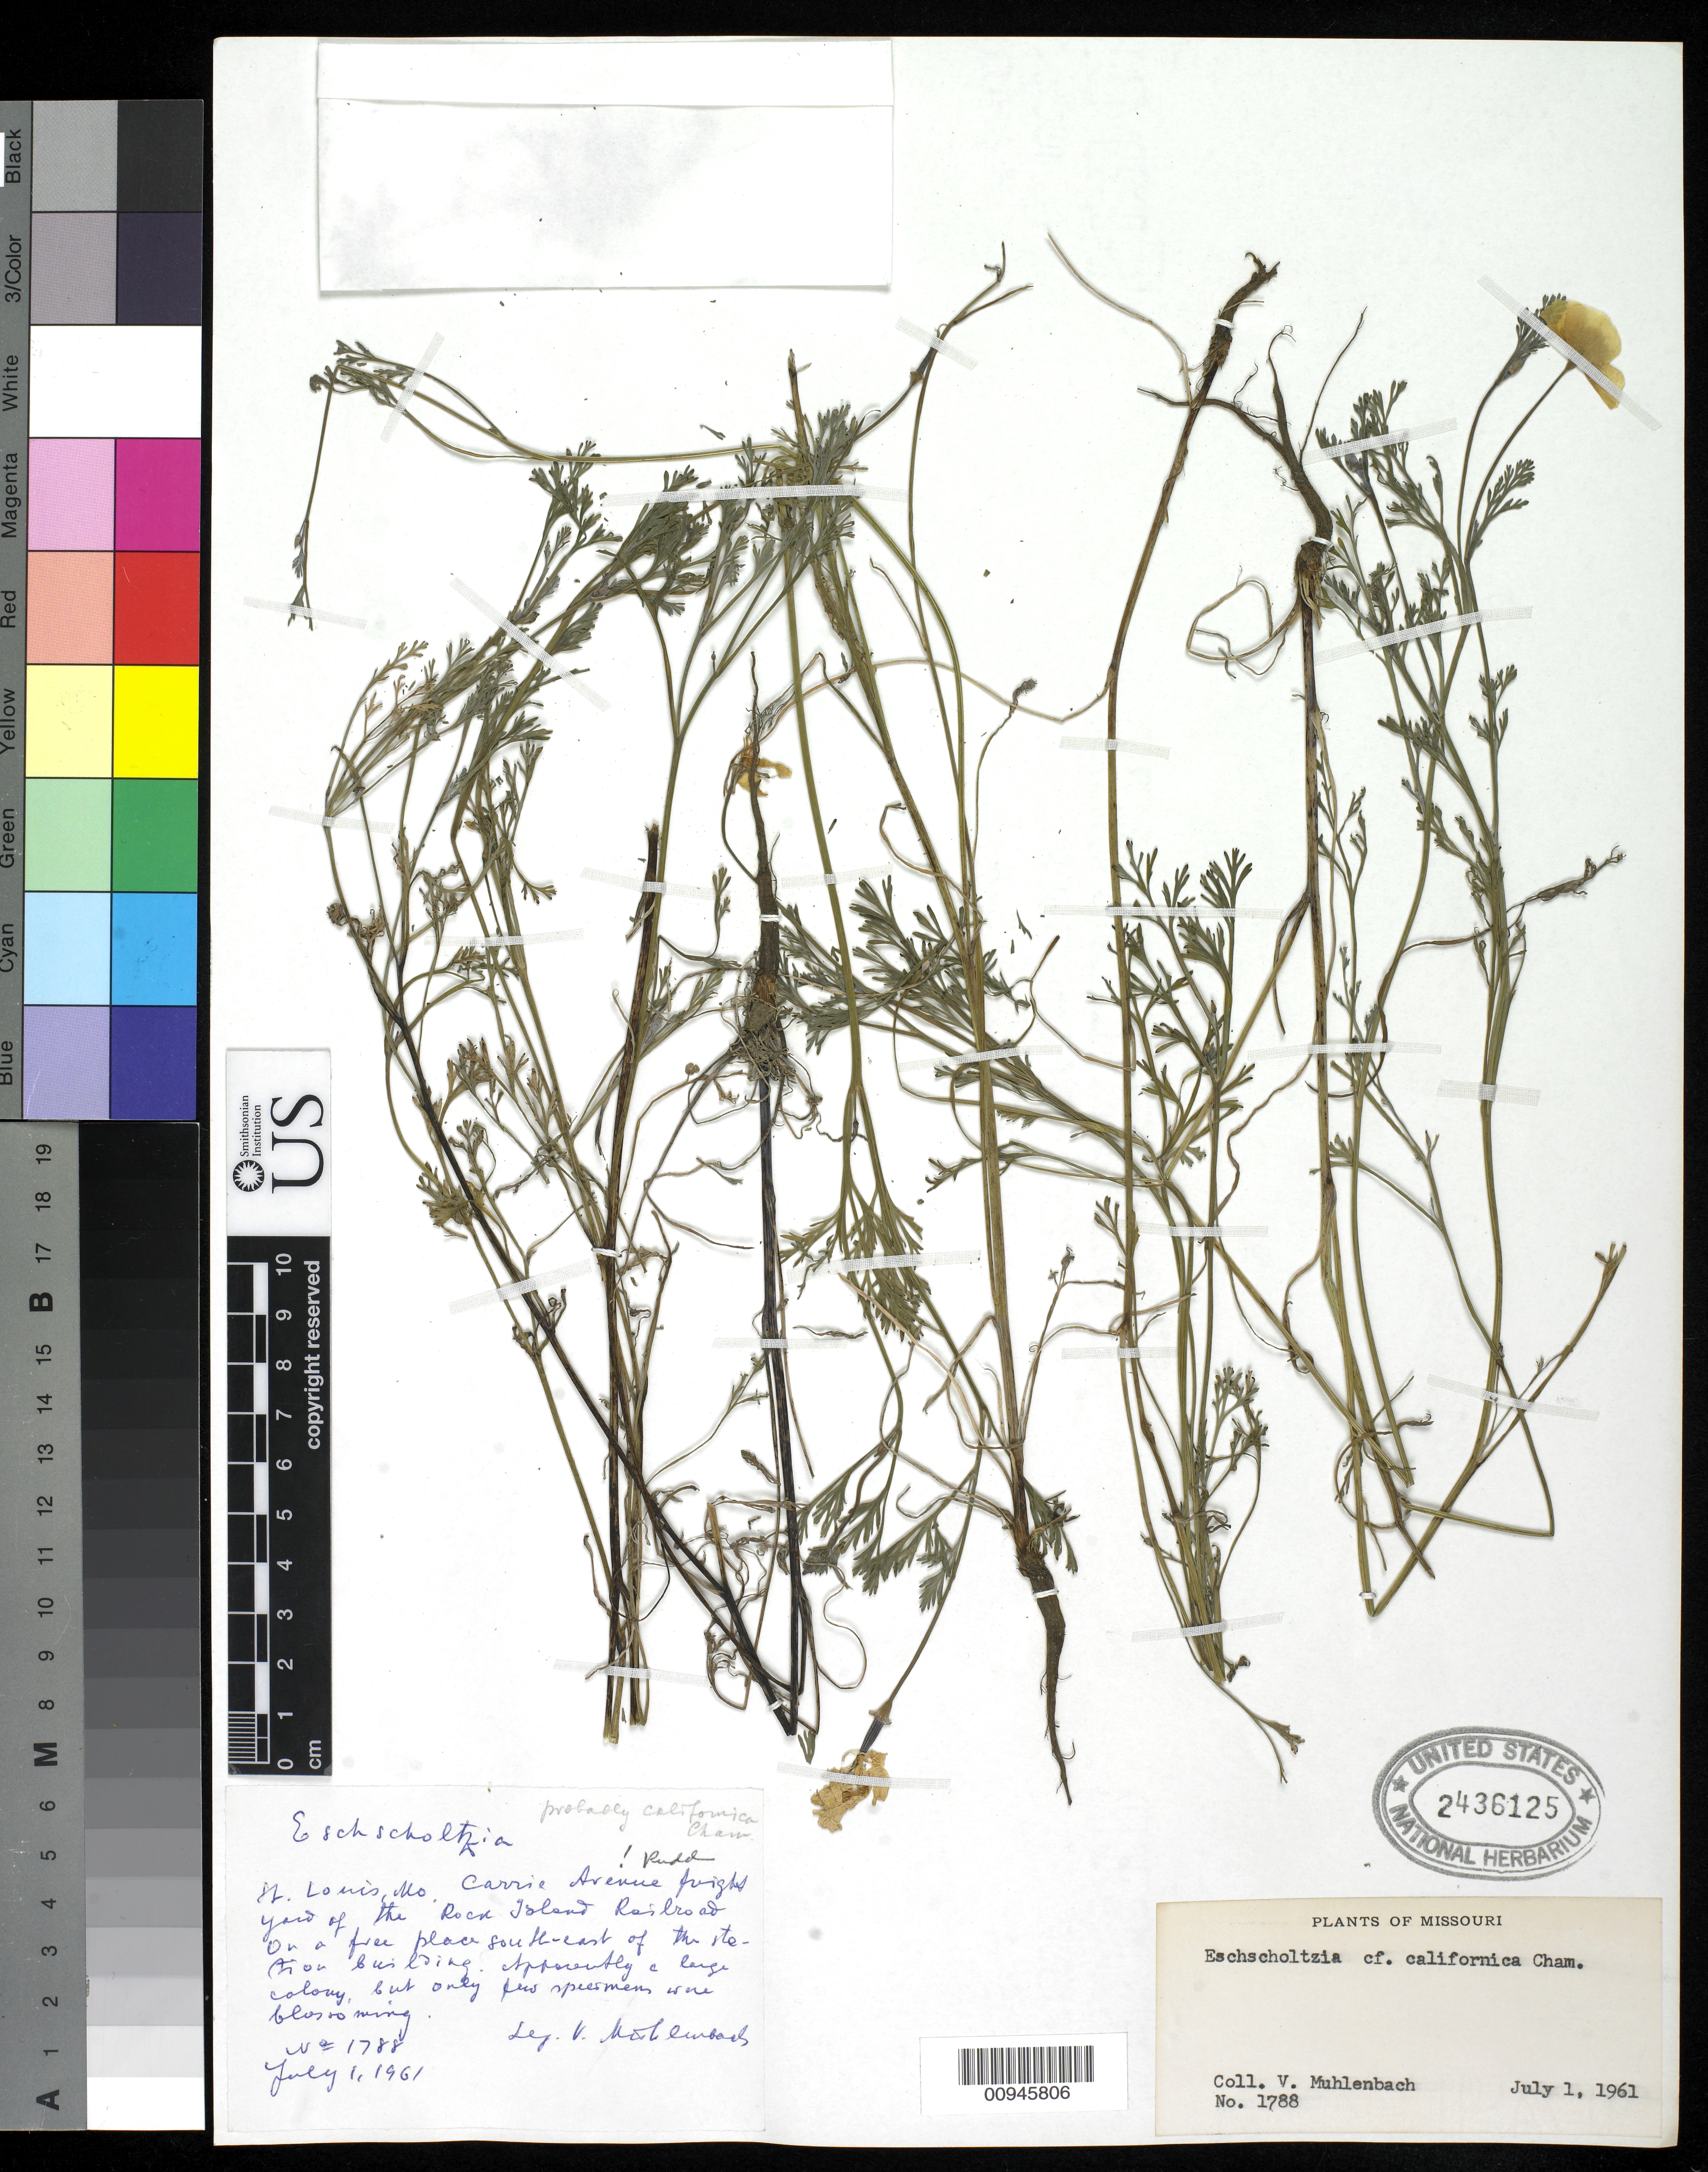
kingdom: Plantae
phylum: Tracheophyta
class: Magnoliopsida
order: Ranunculales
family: Papaveraceae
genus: Eschscholzia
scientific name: Eschscholzia californica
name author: Cham.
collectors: V. Mühlenbach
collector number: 1788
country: United States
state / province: Missouri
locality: St. Louis, Carrie Arenne freight yard of the Rock Island Railroad.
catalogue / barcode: US 2436125